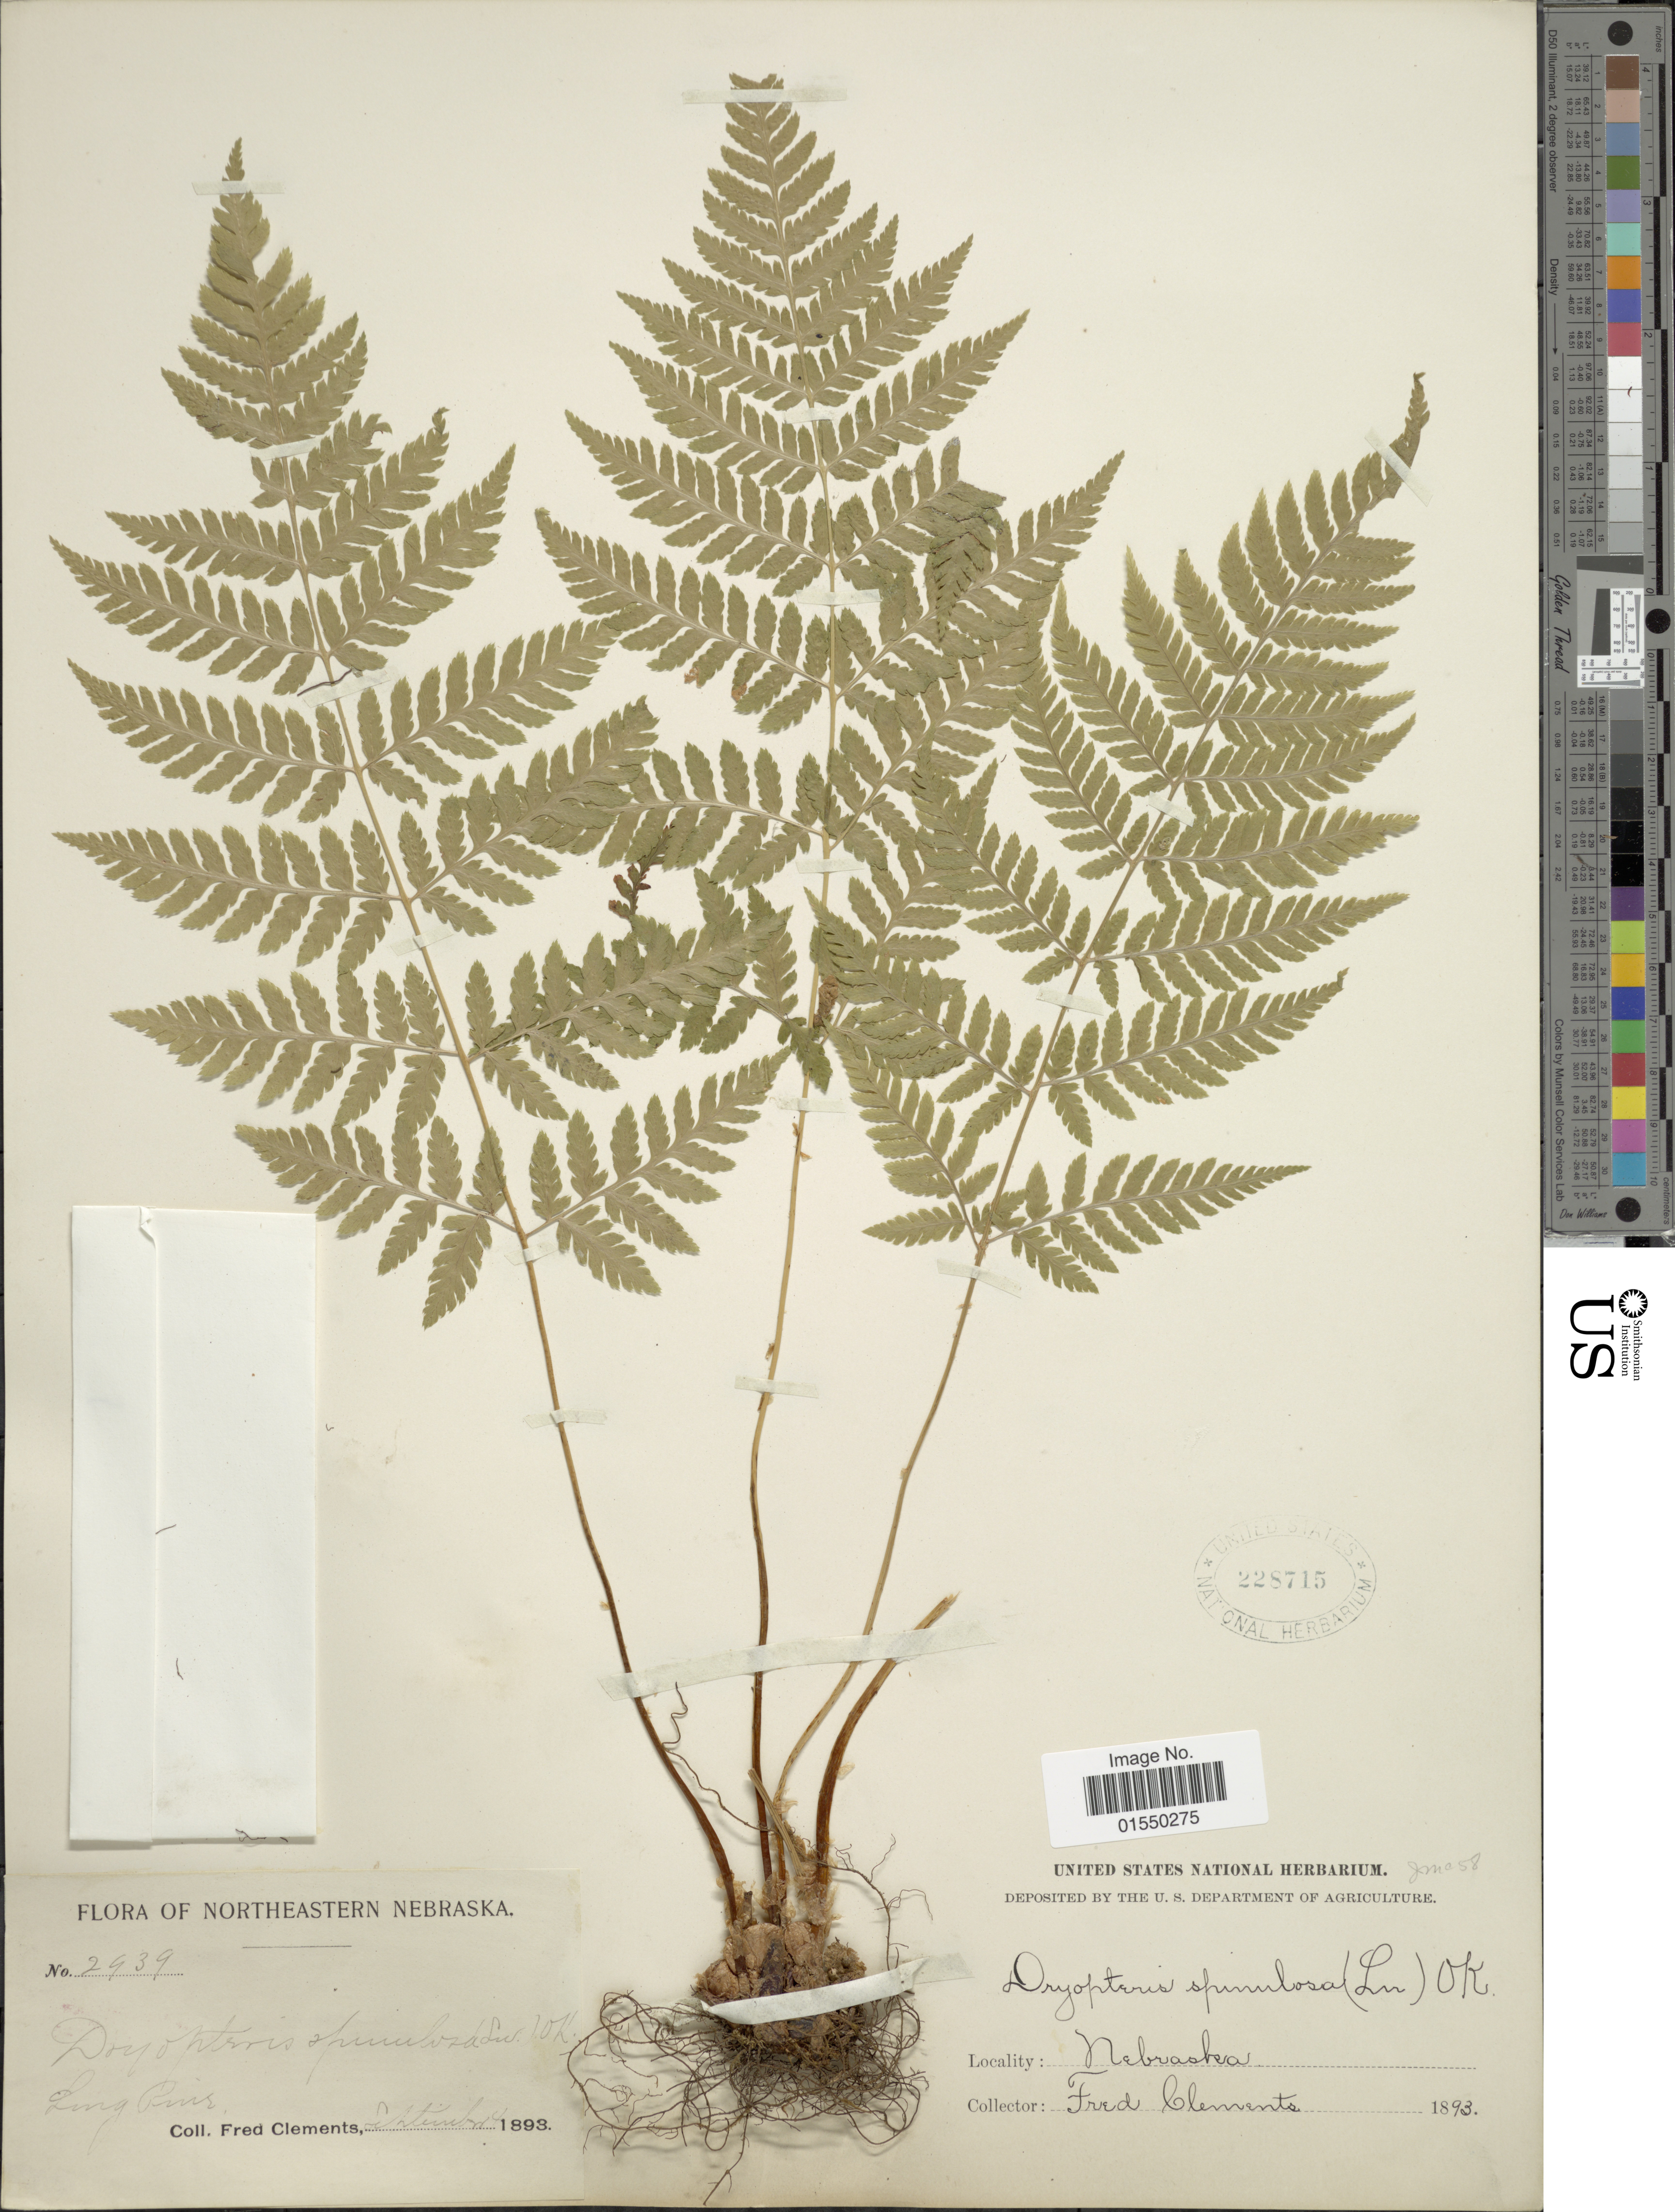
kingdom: Plantae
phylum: Tracheophyta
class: Polypodiopsida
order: Polypodiales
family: Dryopteridaceae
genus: Dryopteris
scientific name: Dryopteris carthusiana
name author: (Villars) H.P. Fuchs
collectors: F. Clements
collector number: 2439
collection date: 1893-09-04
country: United States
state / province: Nebraska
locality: Northeastern Nebraska, Long Pine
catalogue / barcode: US 228715